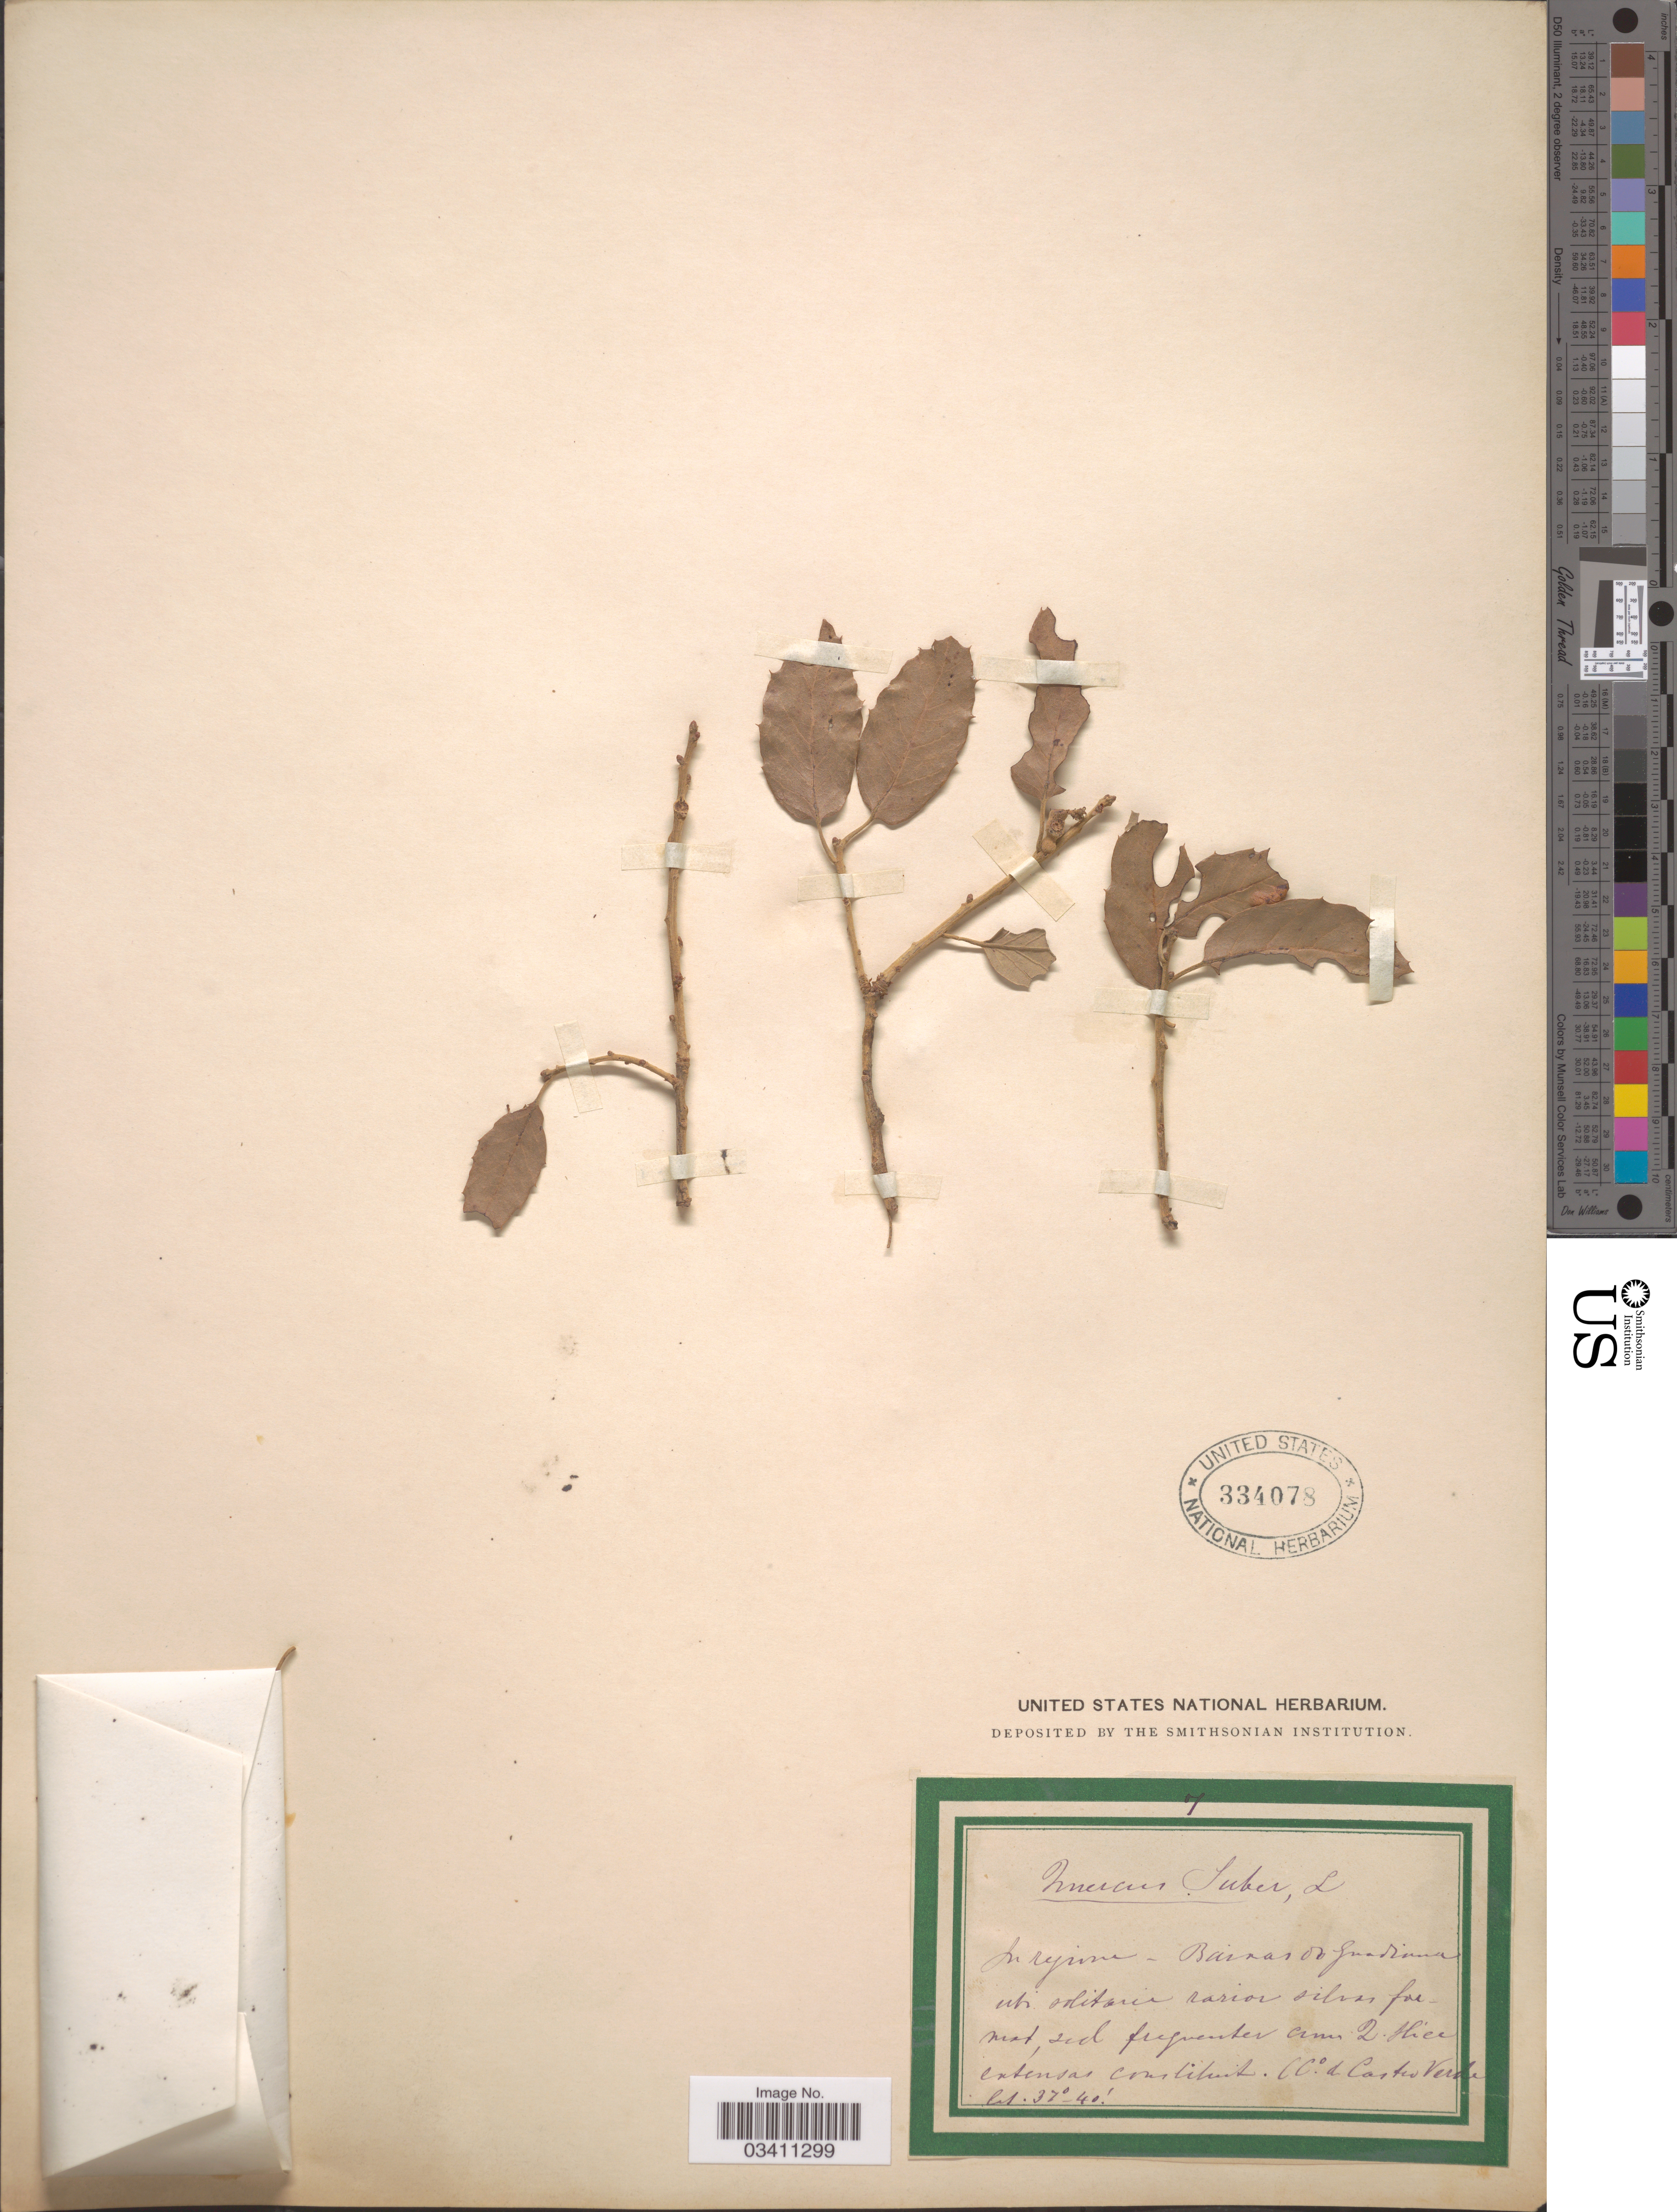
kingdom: Plantae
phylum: Tracheophyta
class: Magnoliopsida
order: Fagales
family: Fagaceae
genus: Quercus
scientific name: Quercus suber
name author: L.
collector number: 7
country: Portugal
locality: In regione - Baixas do Guadima ubi. solitario rarior silvas format, sed frequenter cum 2. Hiec extensas constitut. CCº. d. Castro Verde. [interpreted]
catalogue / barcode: US 334078